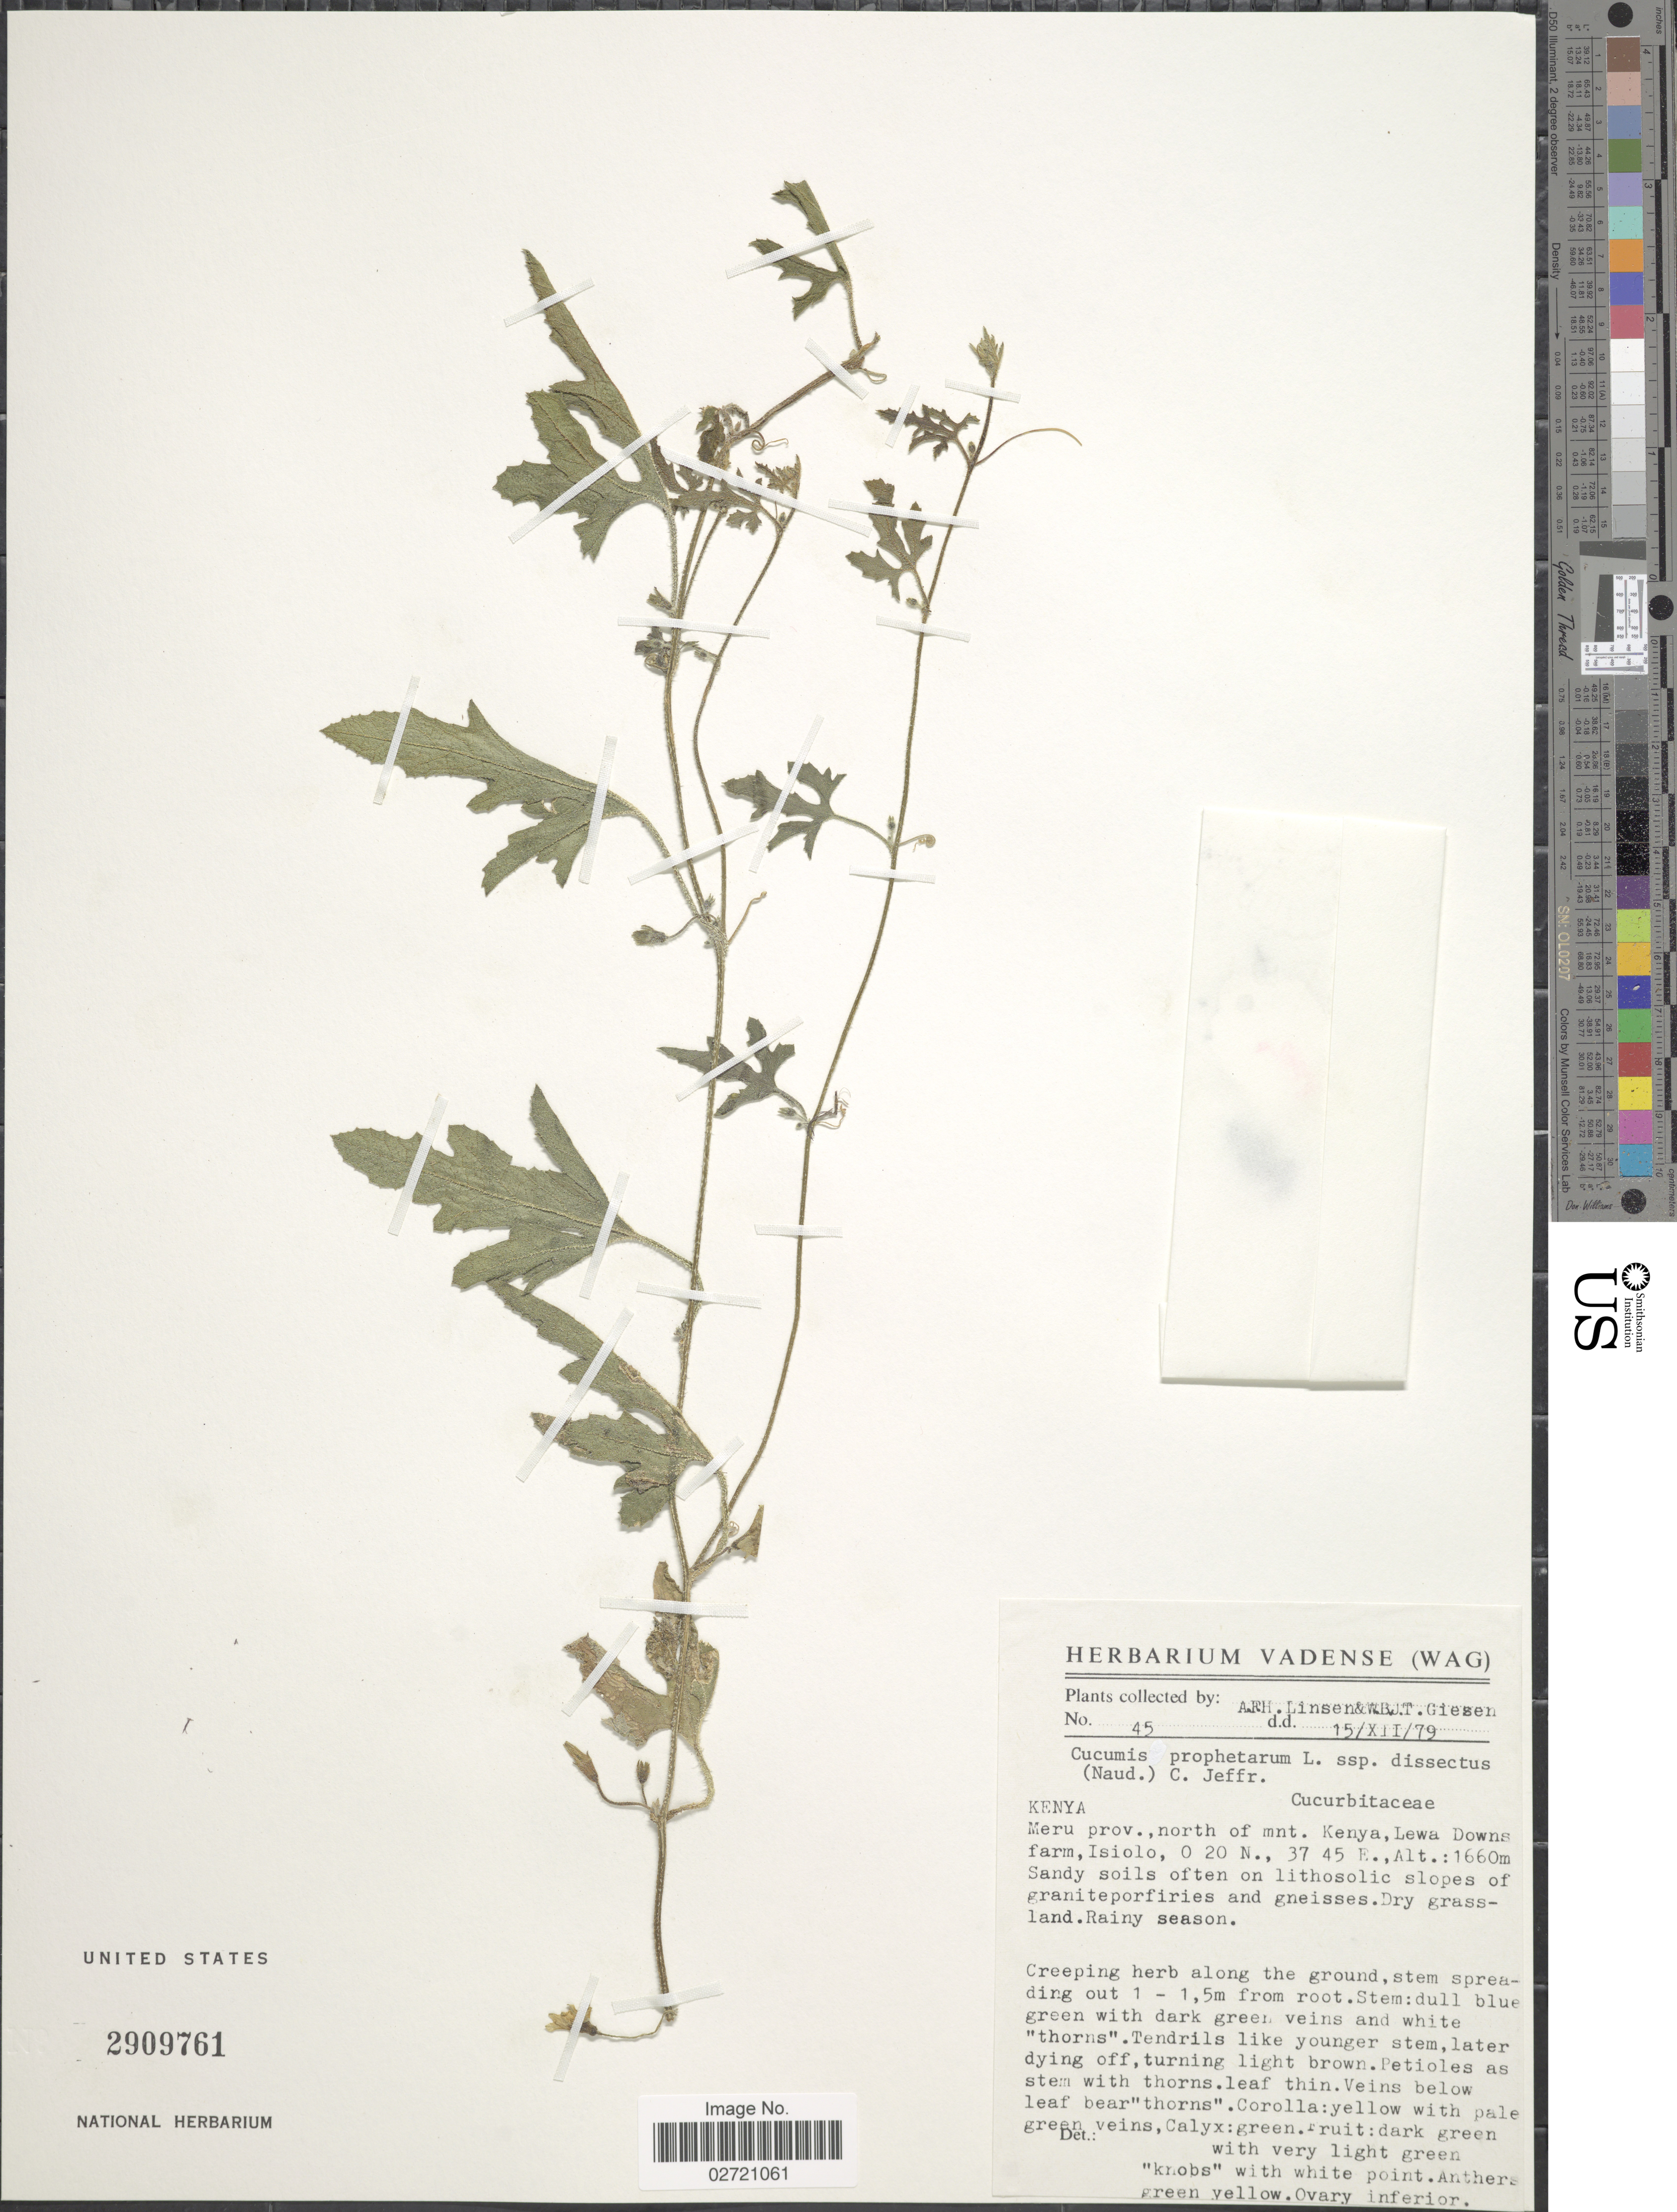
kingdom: Plantae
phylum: Tracheophyta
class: Magnoliopsida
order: Cucurbitales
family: Cucurbitaceae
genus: Cucumis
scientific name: Cucumis prophetarum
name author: L.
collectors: A. Linsen & W. Giesen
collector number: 45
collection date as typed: Transcribed d/m/y: 15/12/79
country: Kenya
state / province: Meru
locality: North of mnt. Kenya Lewa Downs farm, Isiolo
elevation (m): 1660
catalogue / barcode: US 2909761